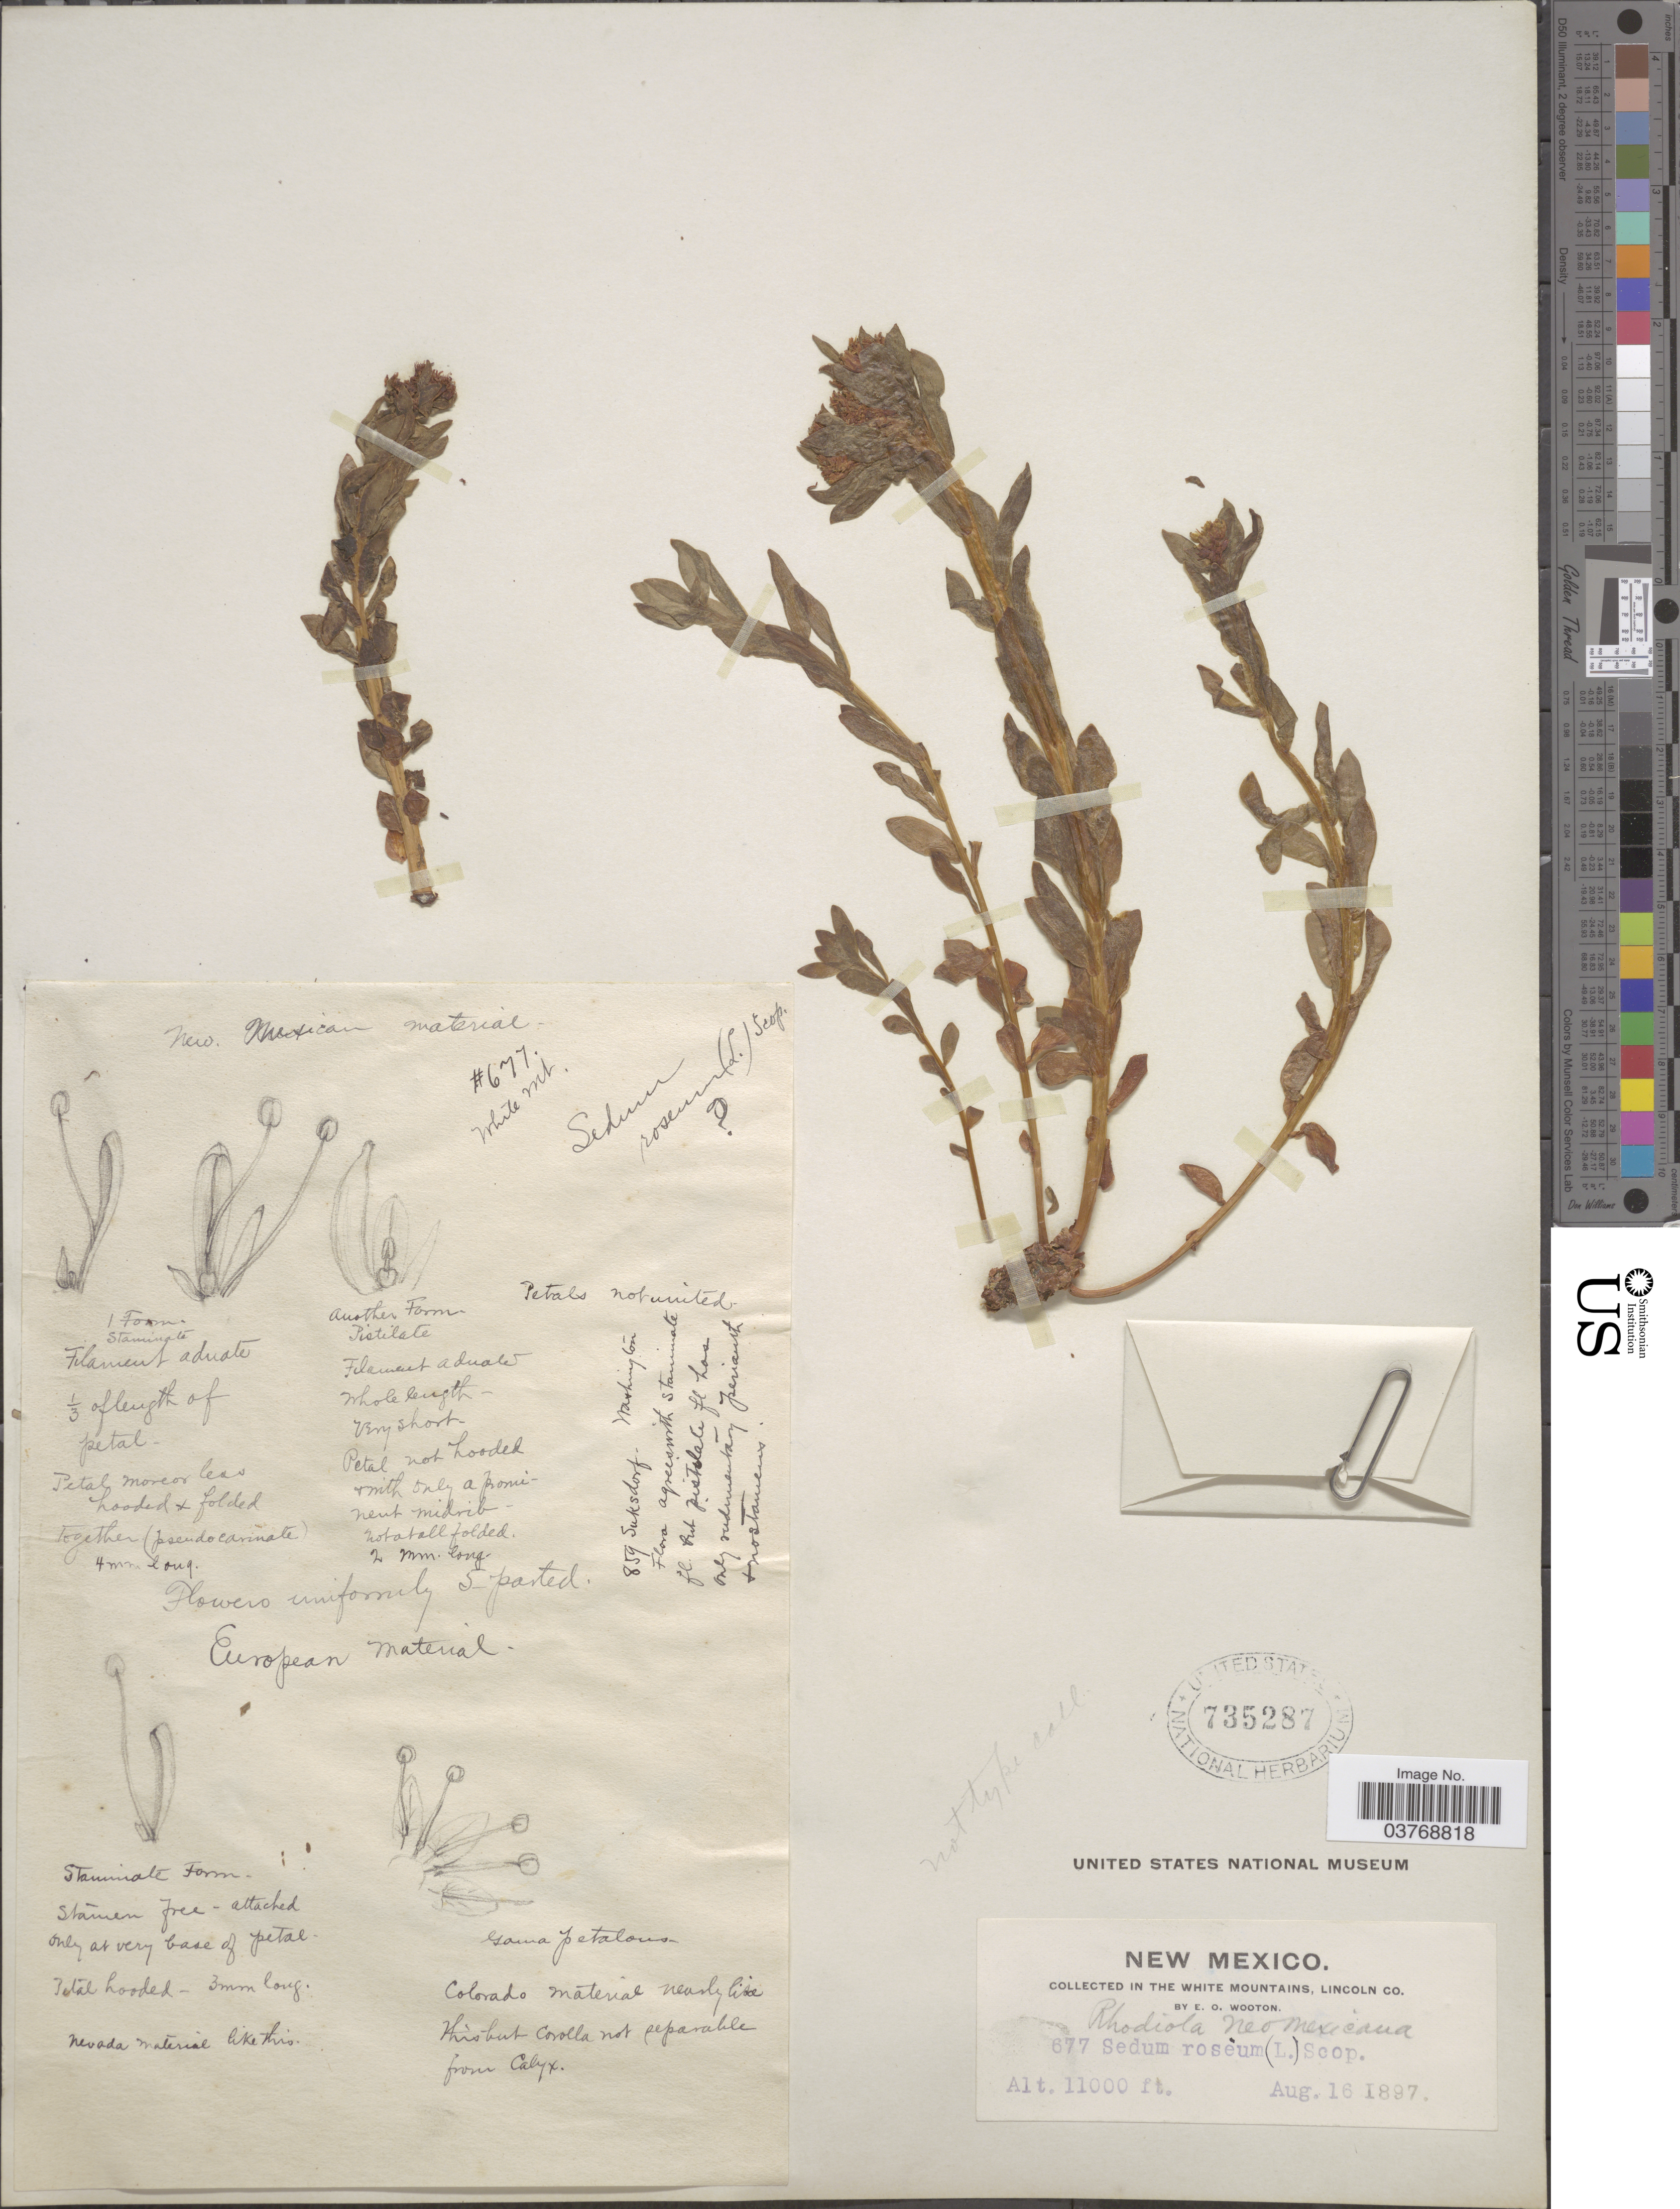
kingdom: Plantae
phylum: Tracheophyta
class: Magnoliopsida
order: Saxifragales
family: Crassulaceae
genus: Rhodiola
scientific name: Rhodiola integrifolia subsp. neomexicana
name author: (Britton) Kartesz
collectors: E. O. Wooton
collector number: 677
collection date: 1897-08-16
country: United States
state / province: New Mexico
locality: In the White Mountains, Lincoln Co.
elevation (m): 3353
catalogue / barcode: US 735287